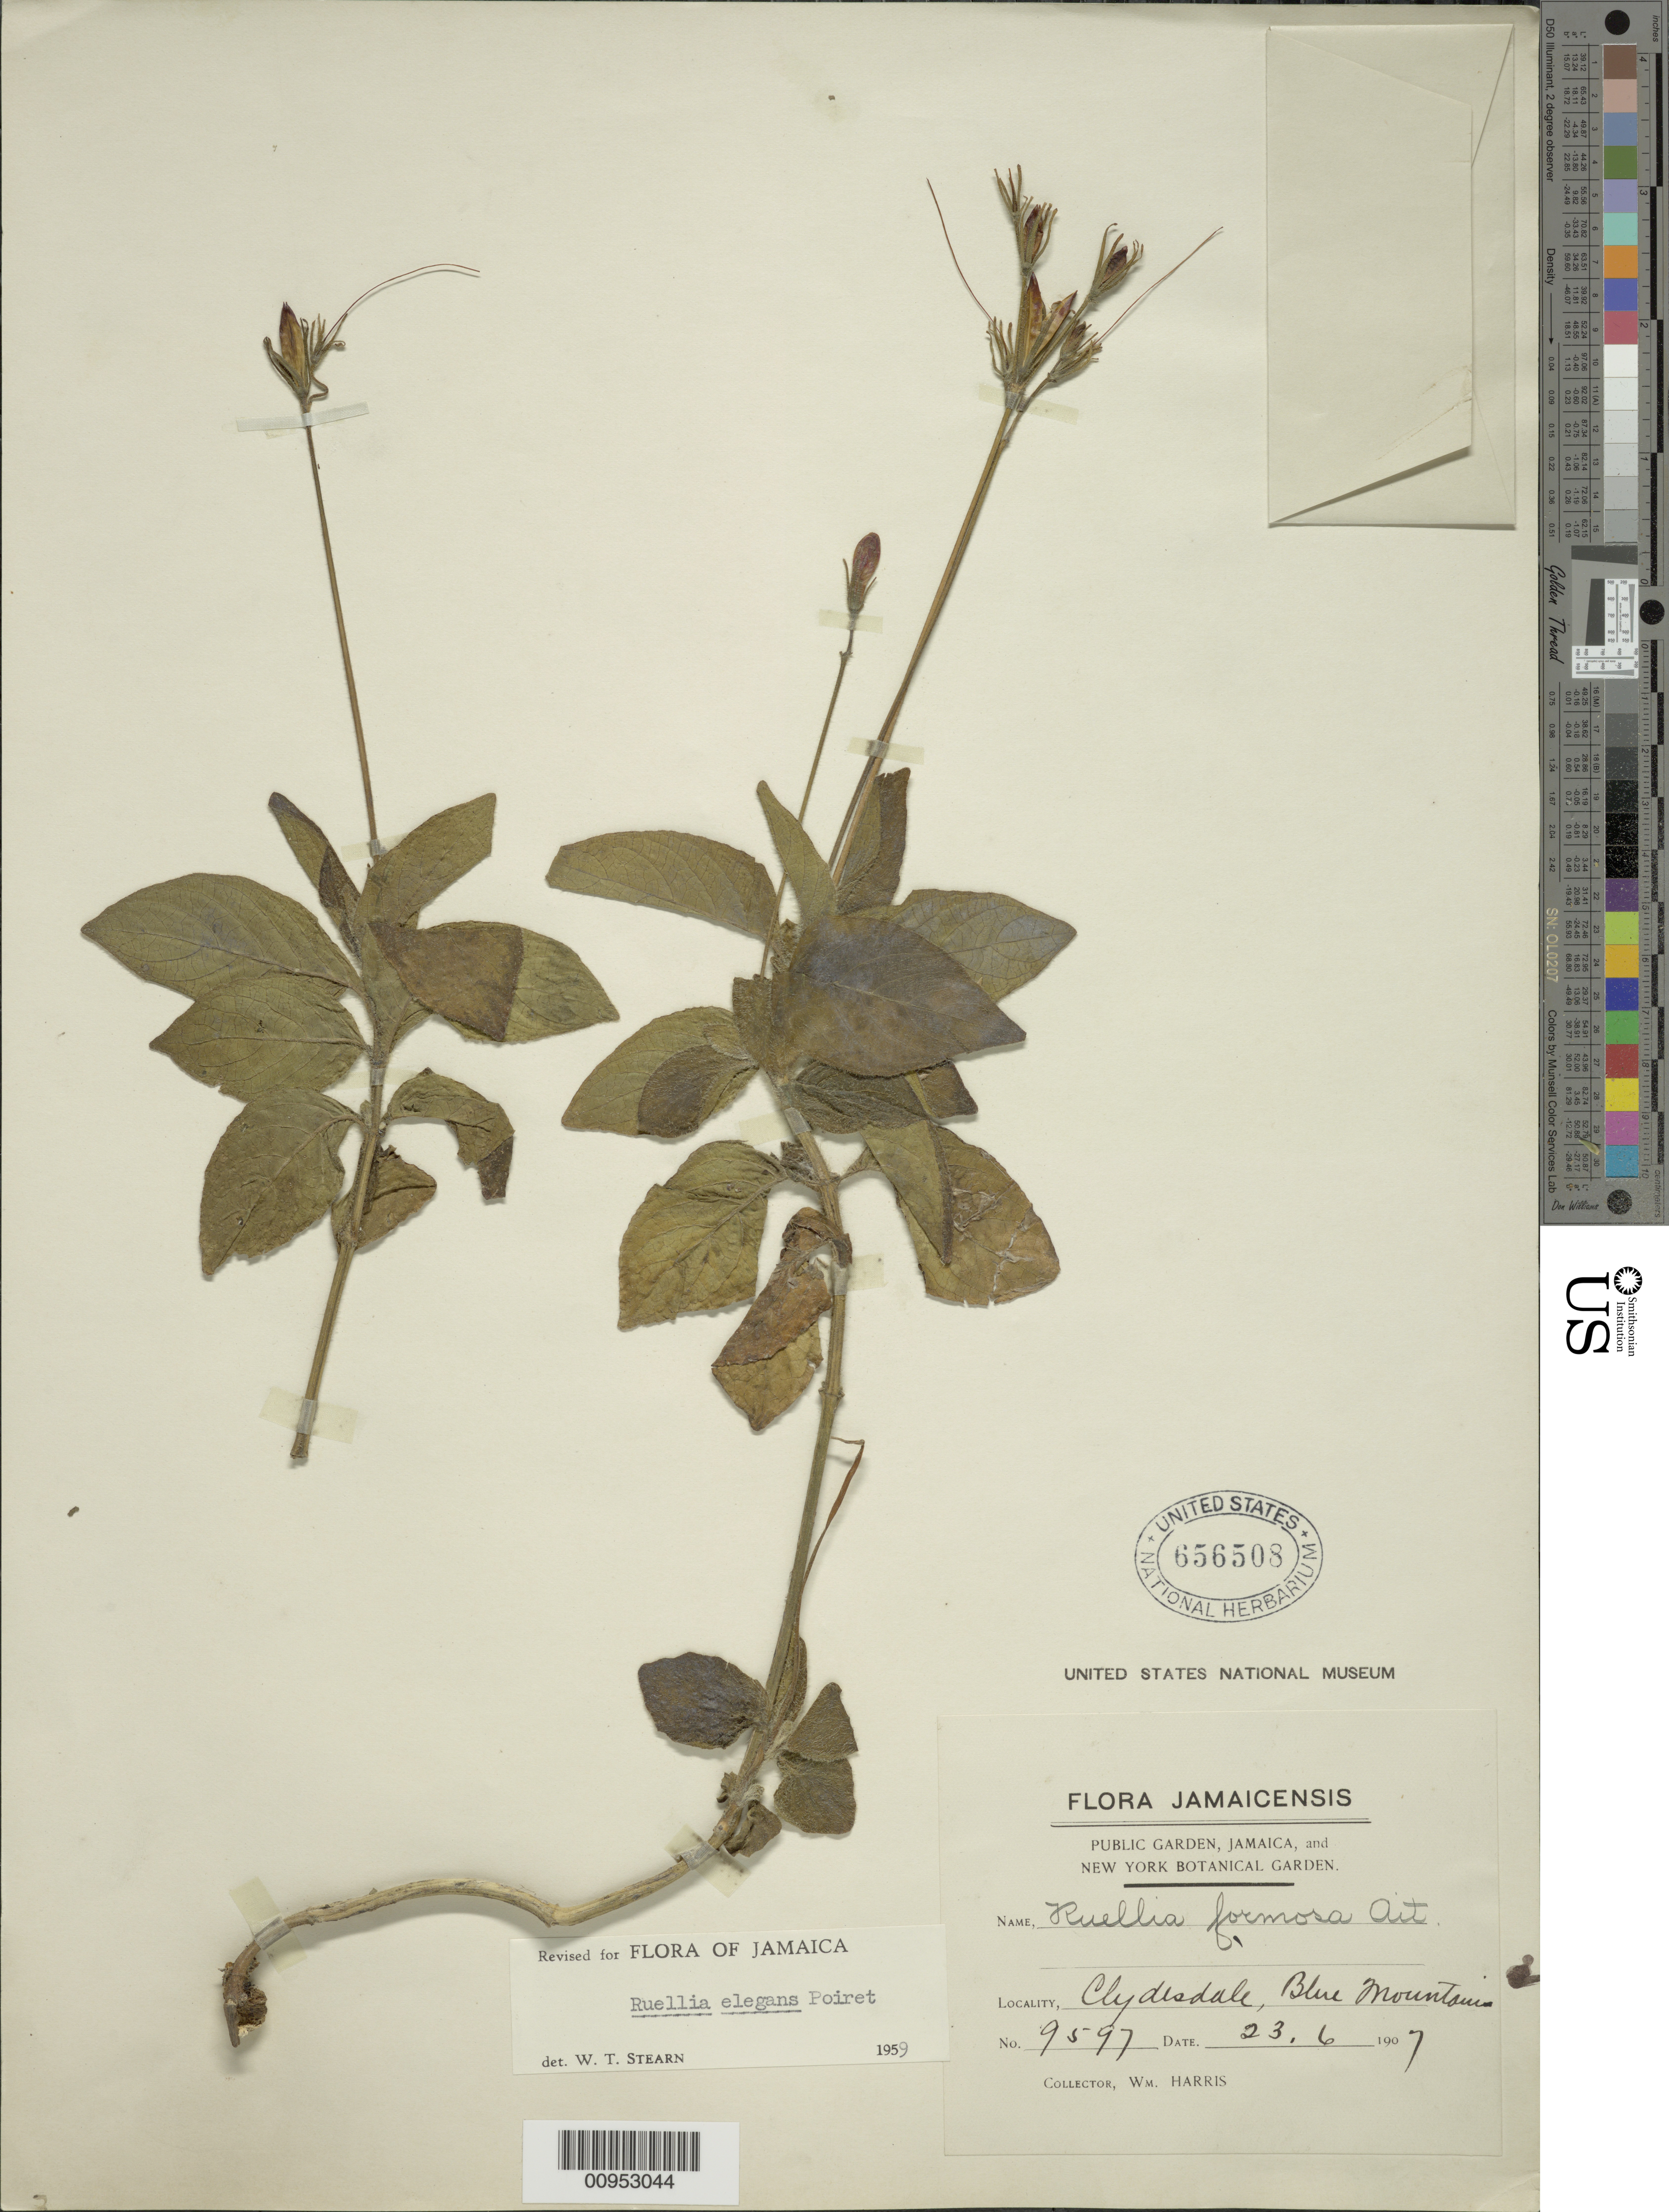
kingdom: Plantae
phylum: Tracheophyta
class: Magnoliopsida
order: Lamiales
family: Acanthaceae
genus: Ruellia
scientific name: Ruellia elegans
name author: Poir.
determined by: Stearn, William T.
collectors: W. H. Harris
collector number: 9597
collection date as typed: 23 Jun 1907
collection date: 1907-06-23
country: Jamaica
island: Jamaica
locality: Clydesdale, Blue Mountain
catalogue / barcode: US 656508